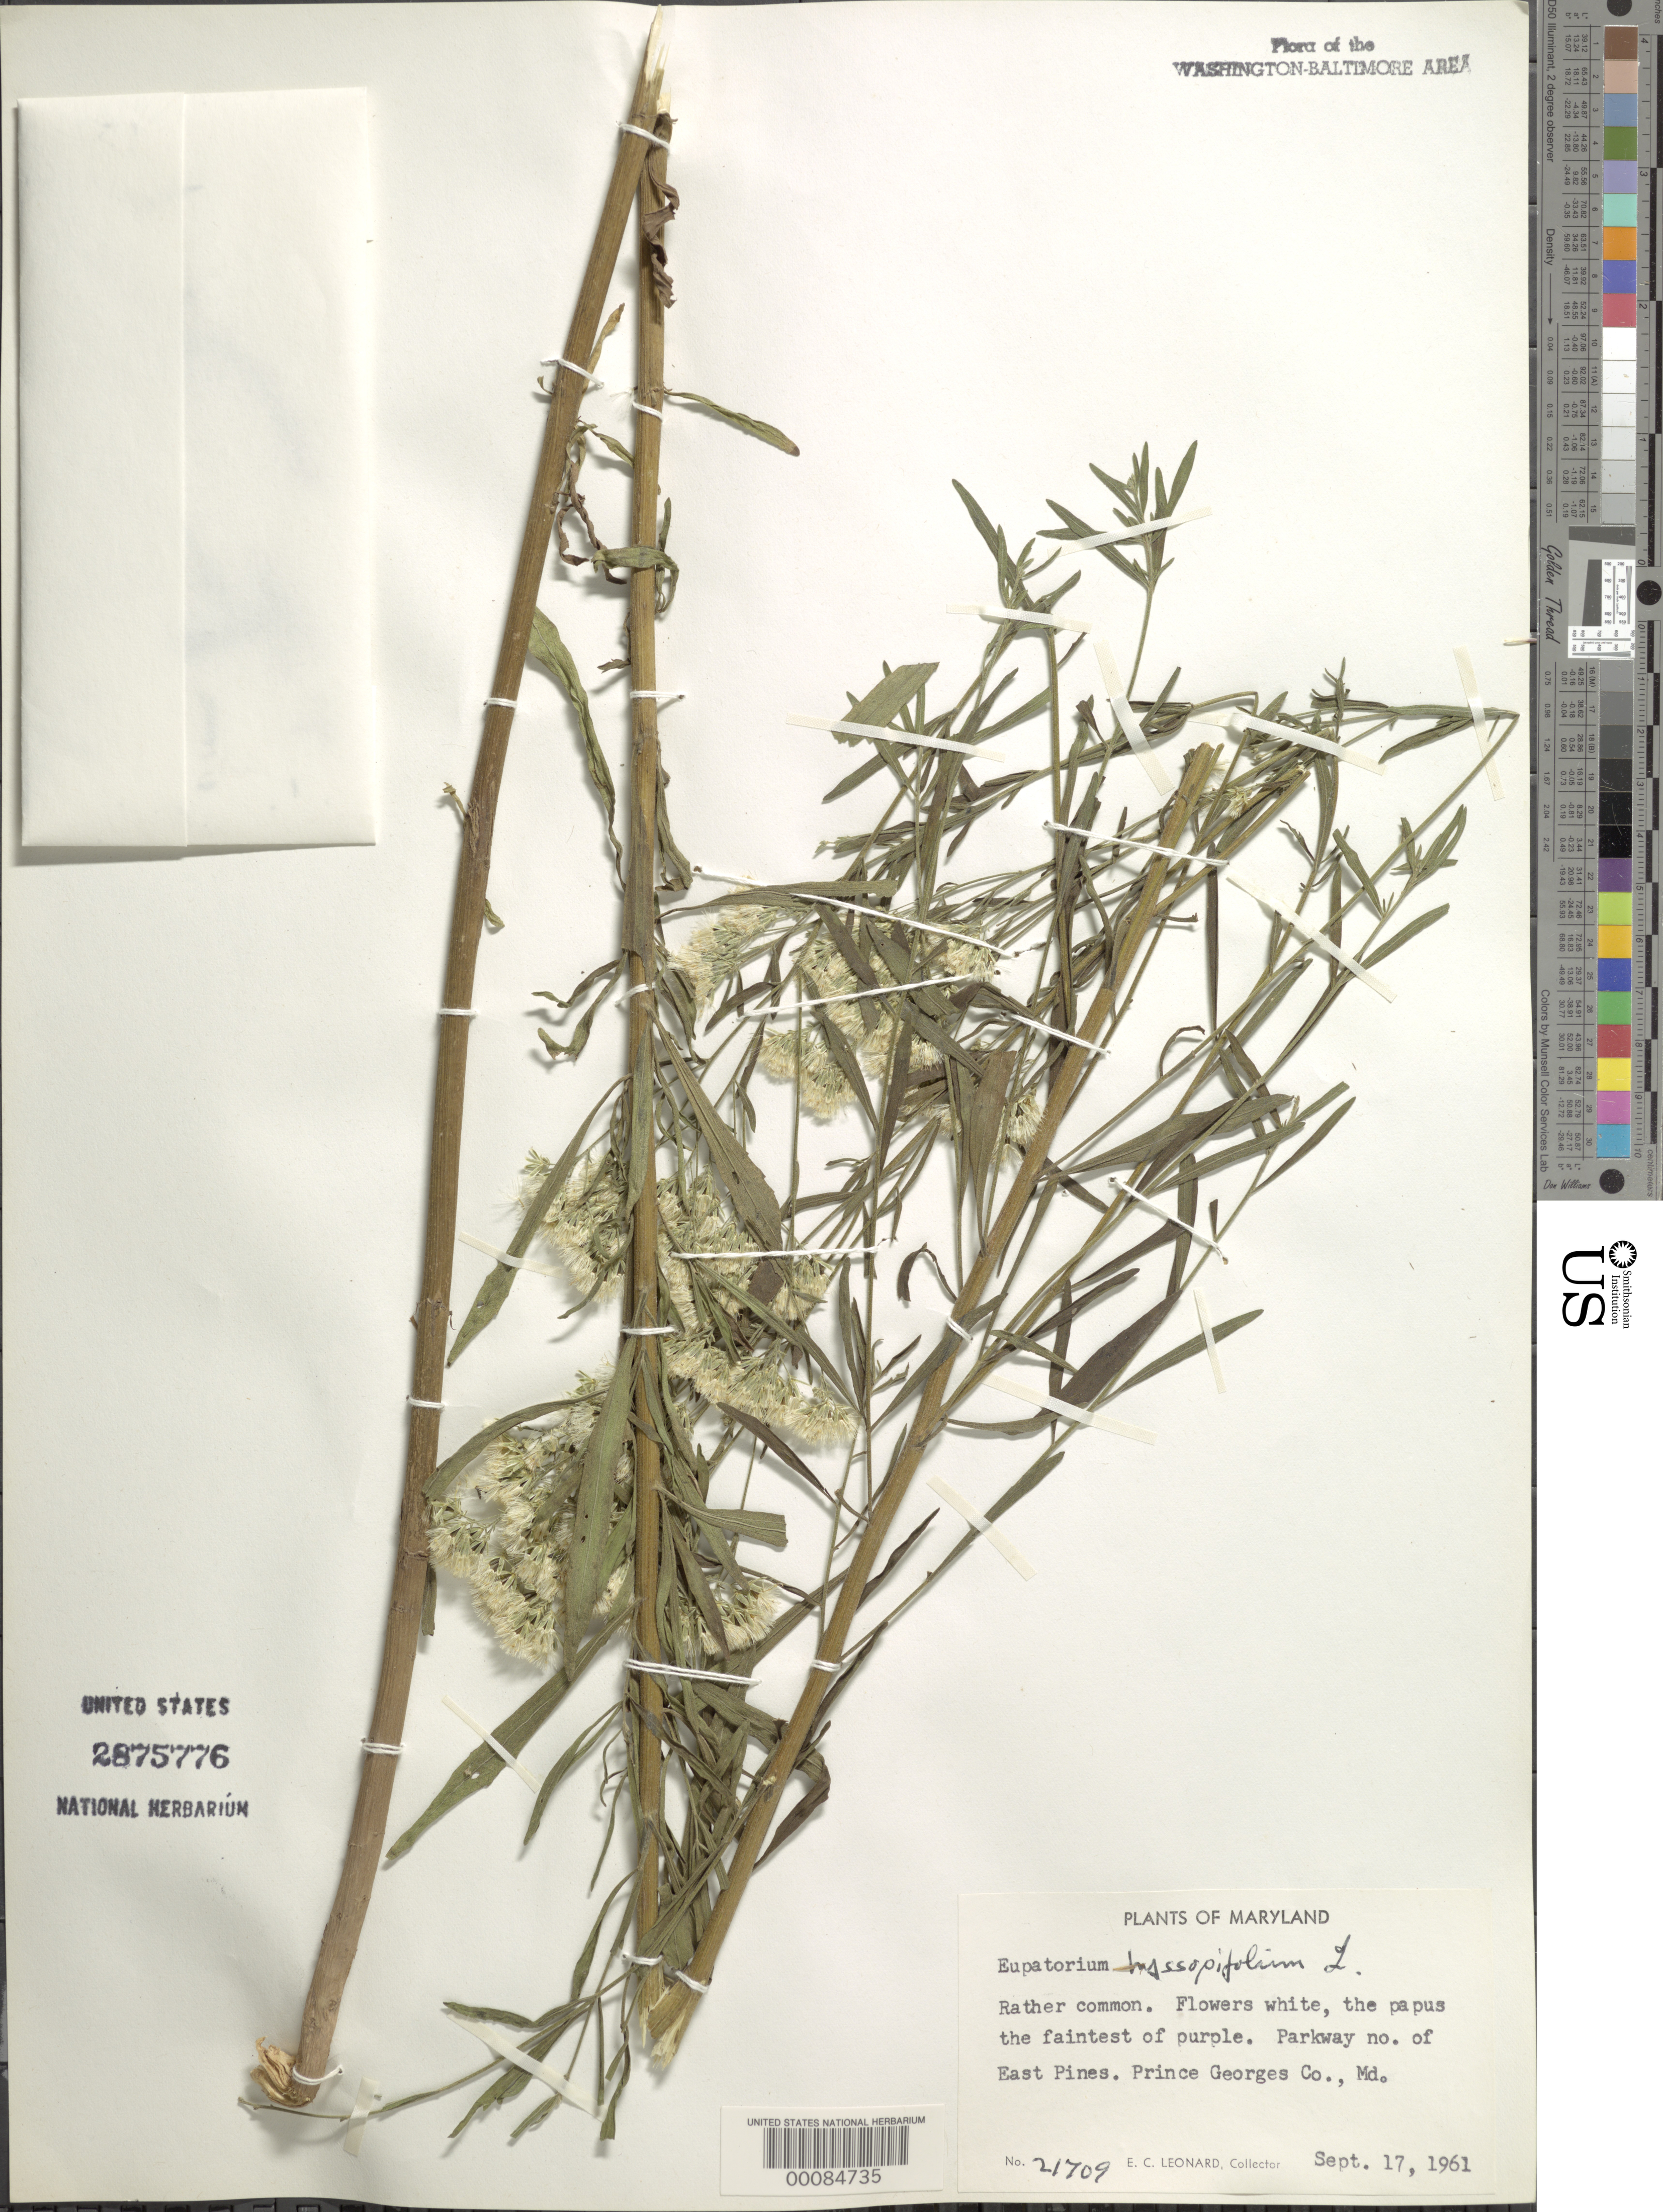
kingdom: Plantae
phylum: Tracheophyta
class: Magnoliopsida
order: Asterales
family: Asteraceae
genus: Eupatorium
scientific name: Eupatorium hyssopifolium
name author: L.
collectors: E. C. Leonard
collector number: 21709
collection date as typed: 17 Sep 1961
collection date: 1961-09-17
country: United States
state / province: Maryland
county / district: Prince George's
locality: Parkway north of East Pines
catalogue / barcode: US 2875776